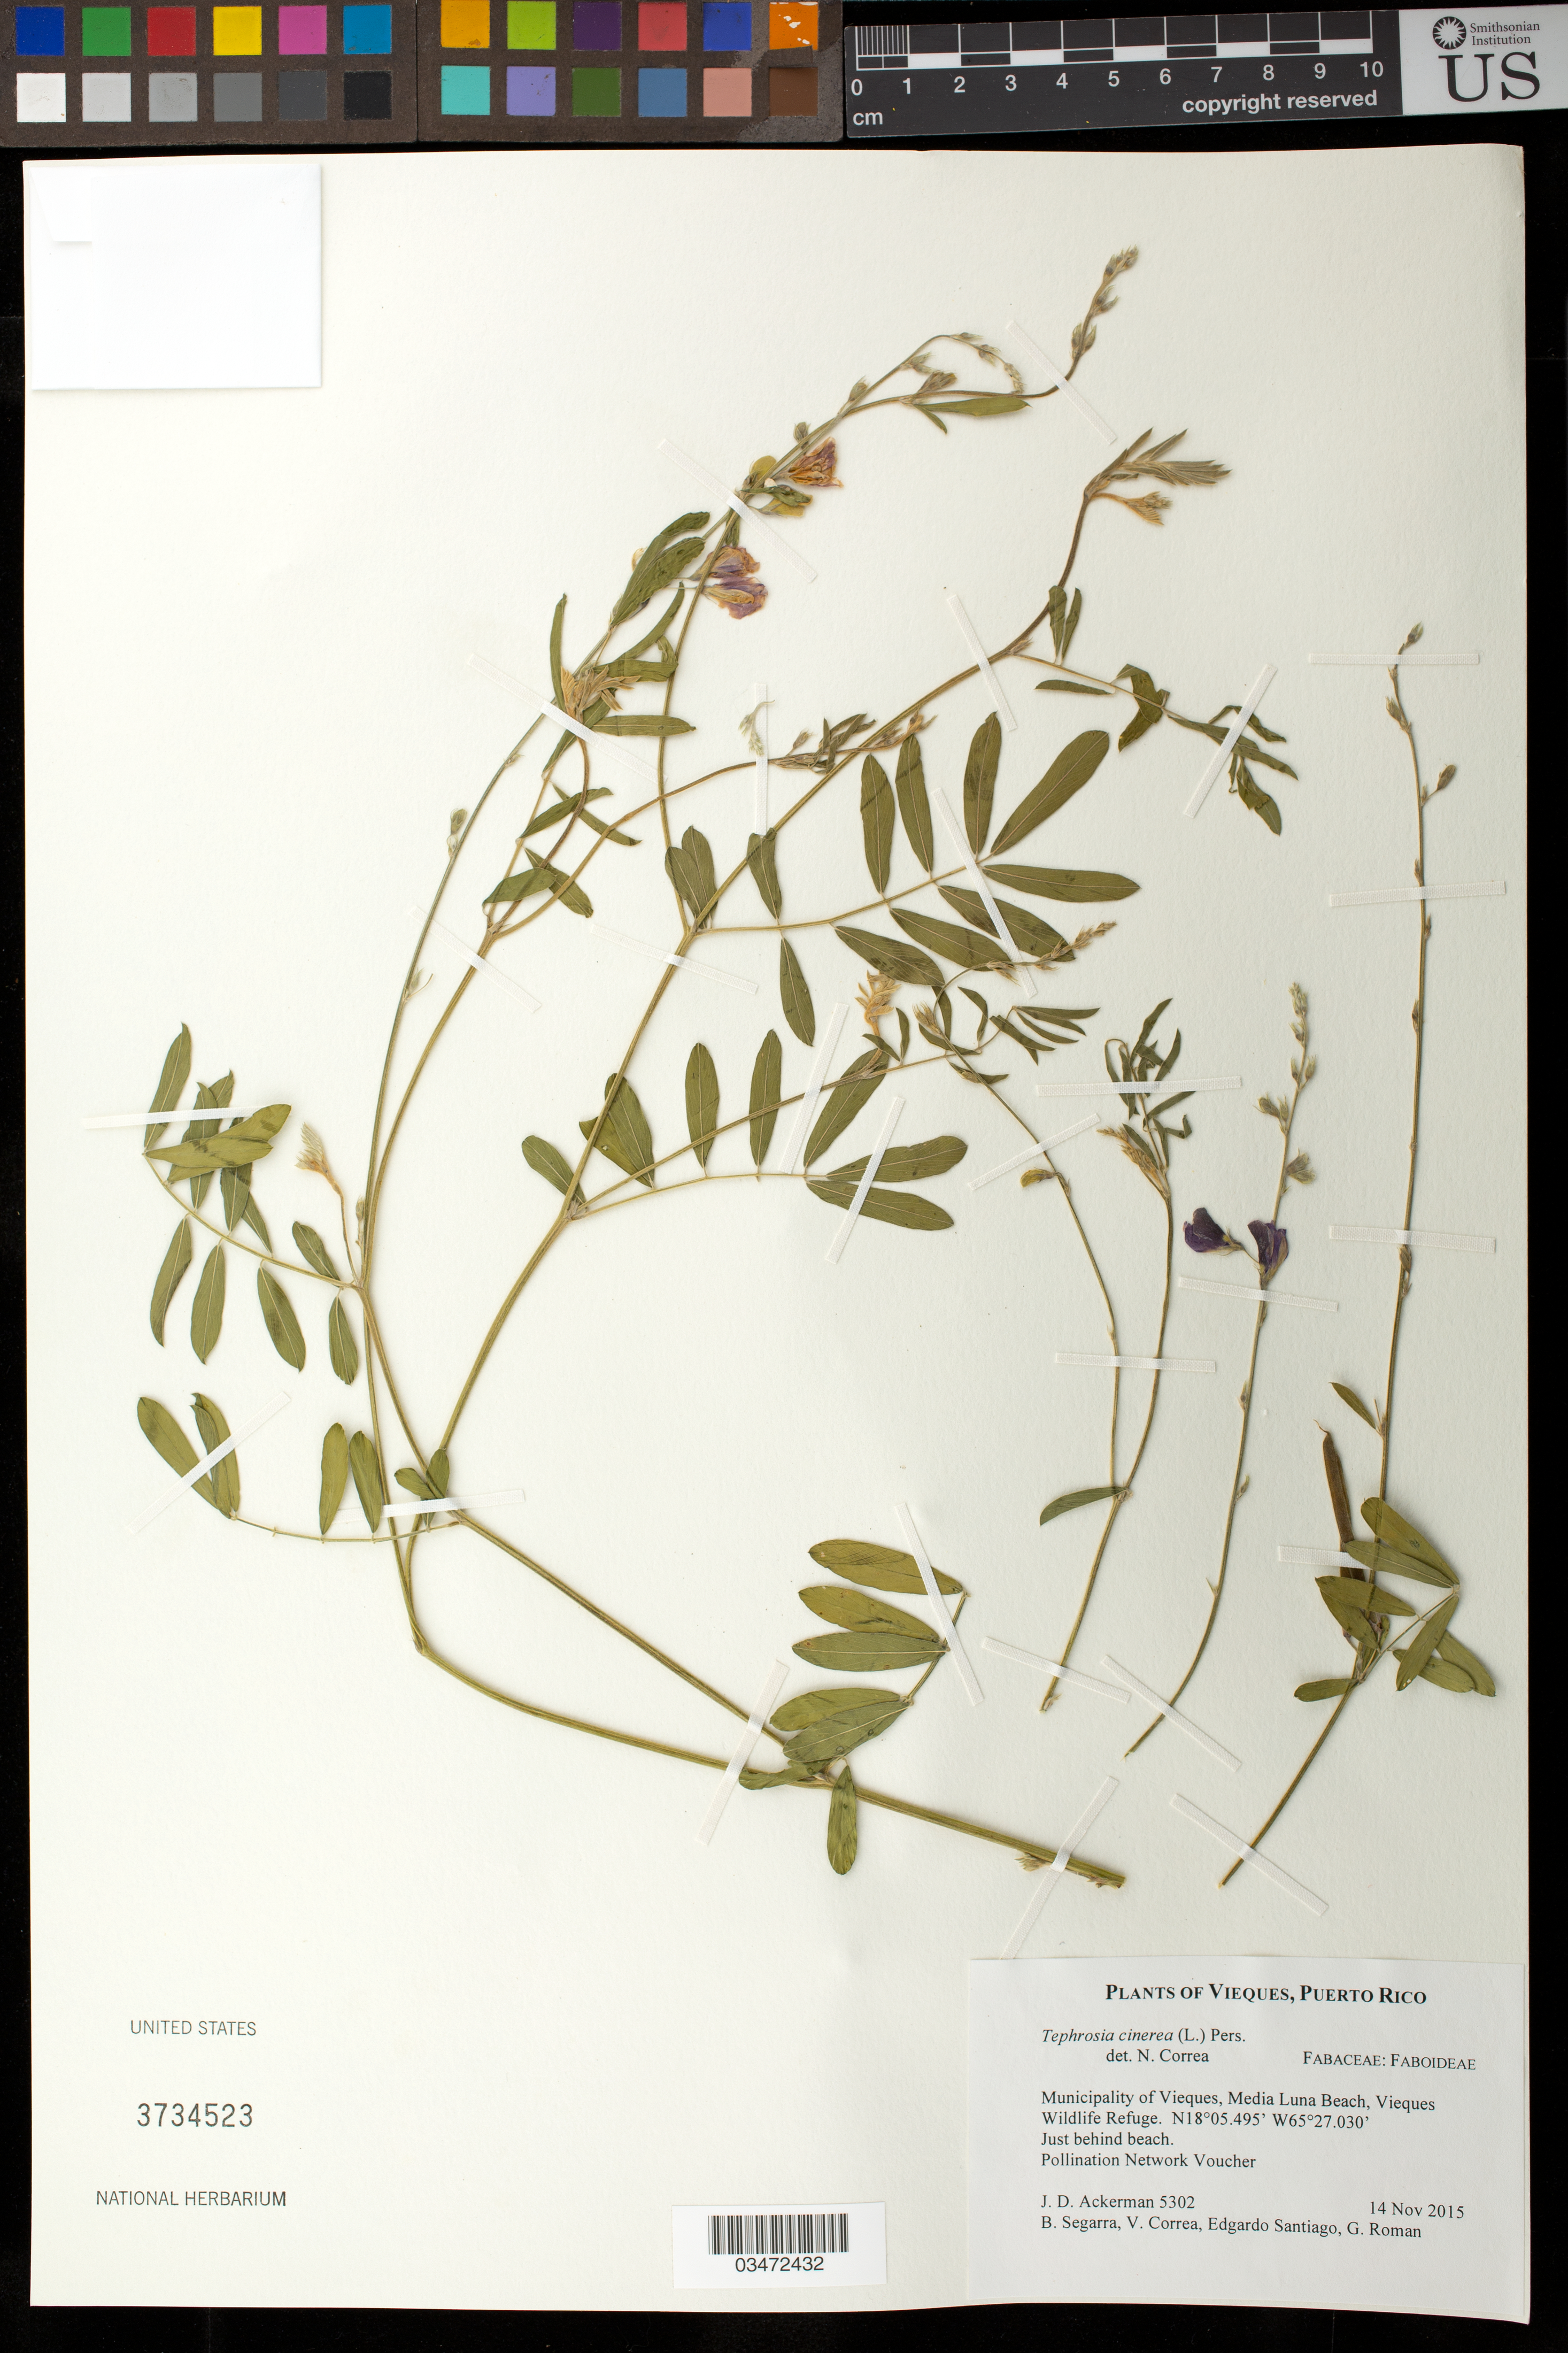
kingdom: Plantae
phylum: Tracheophyta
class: Magnoliopsida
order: Fabales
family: Fabaceae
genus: Tephrosia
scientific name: Tephrosia cinerea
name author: (L.) Pers.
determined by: Correa, N.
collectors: J. D. Ackerman, B. Segarra, V. Correa, E. Santiago & G. Roman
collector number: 5302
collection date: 2015-11-14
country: Puerto Rico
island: Vieques I.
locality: Mun. Vieques, Media Luna Beach, Vieques Wildlife Refuge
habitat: Just behind beach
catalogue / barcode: US 3734523